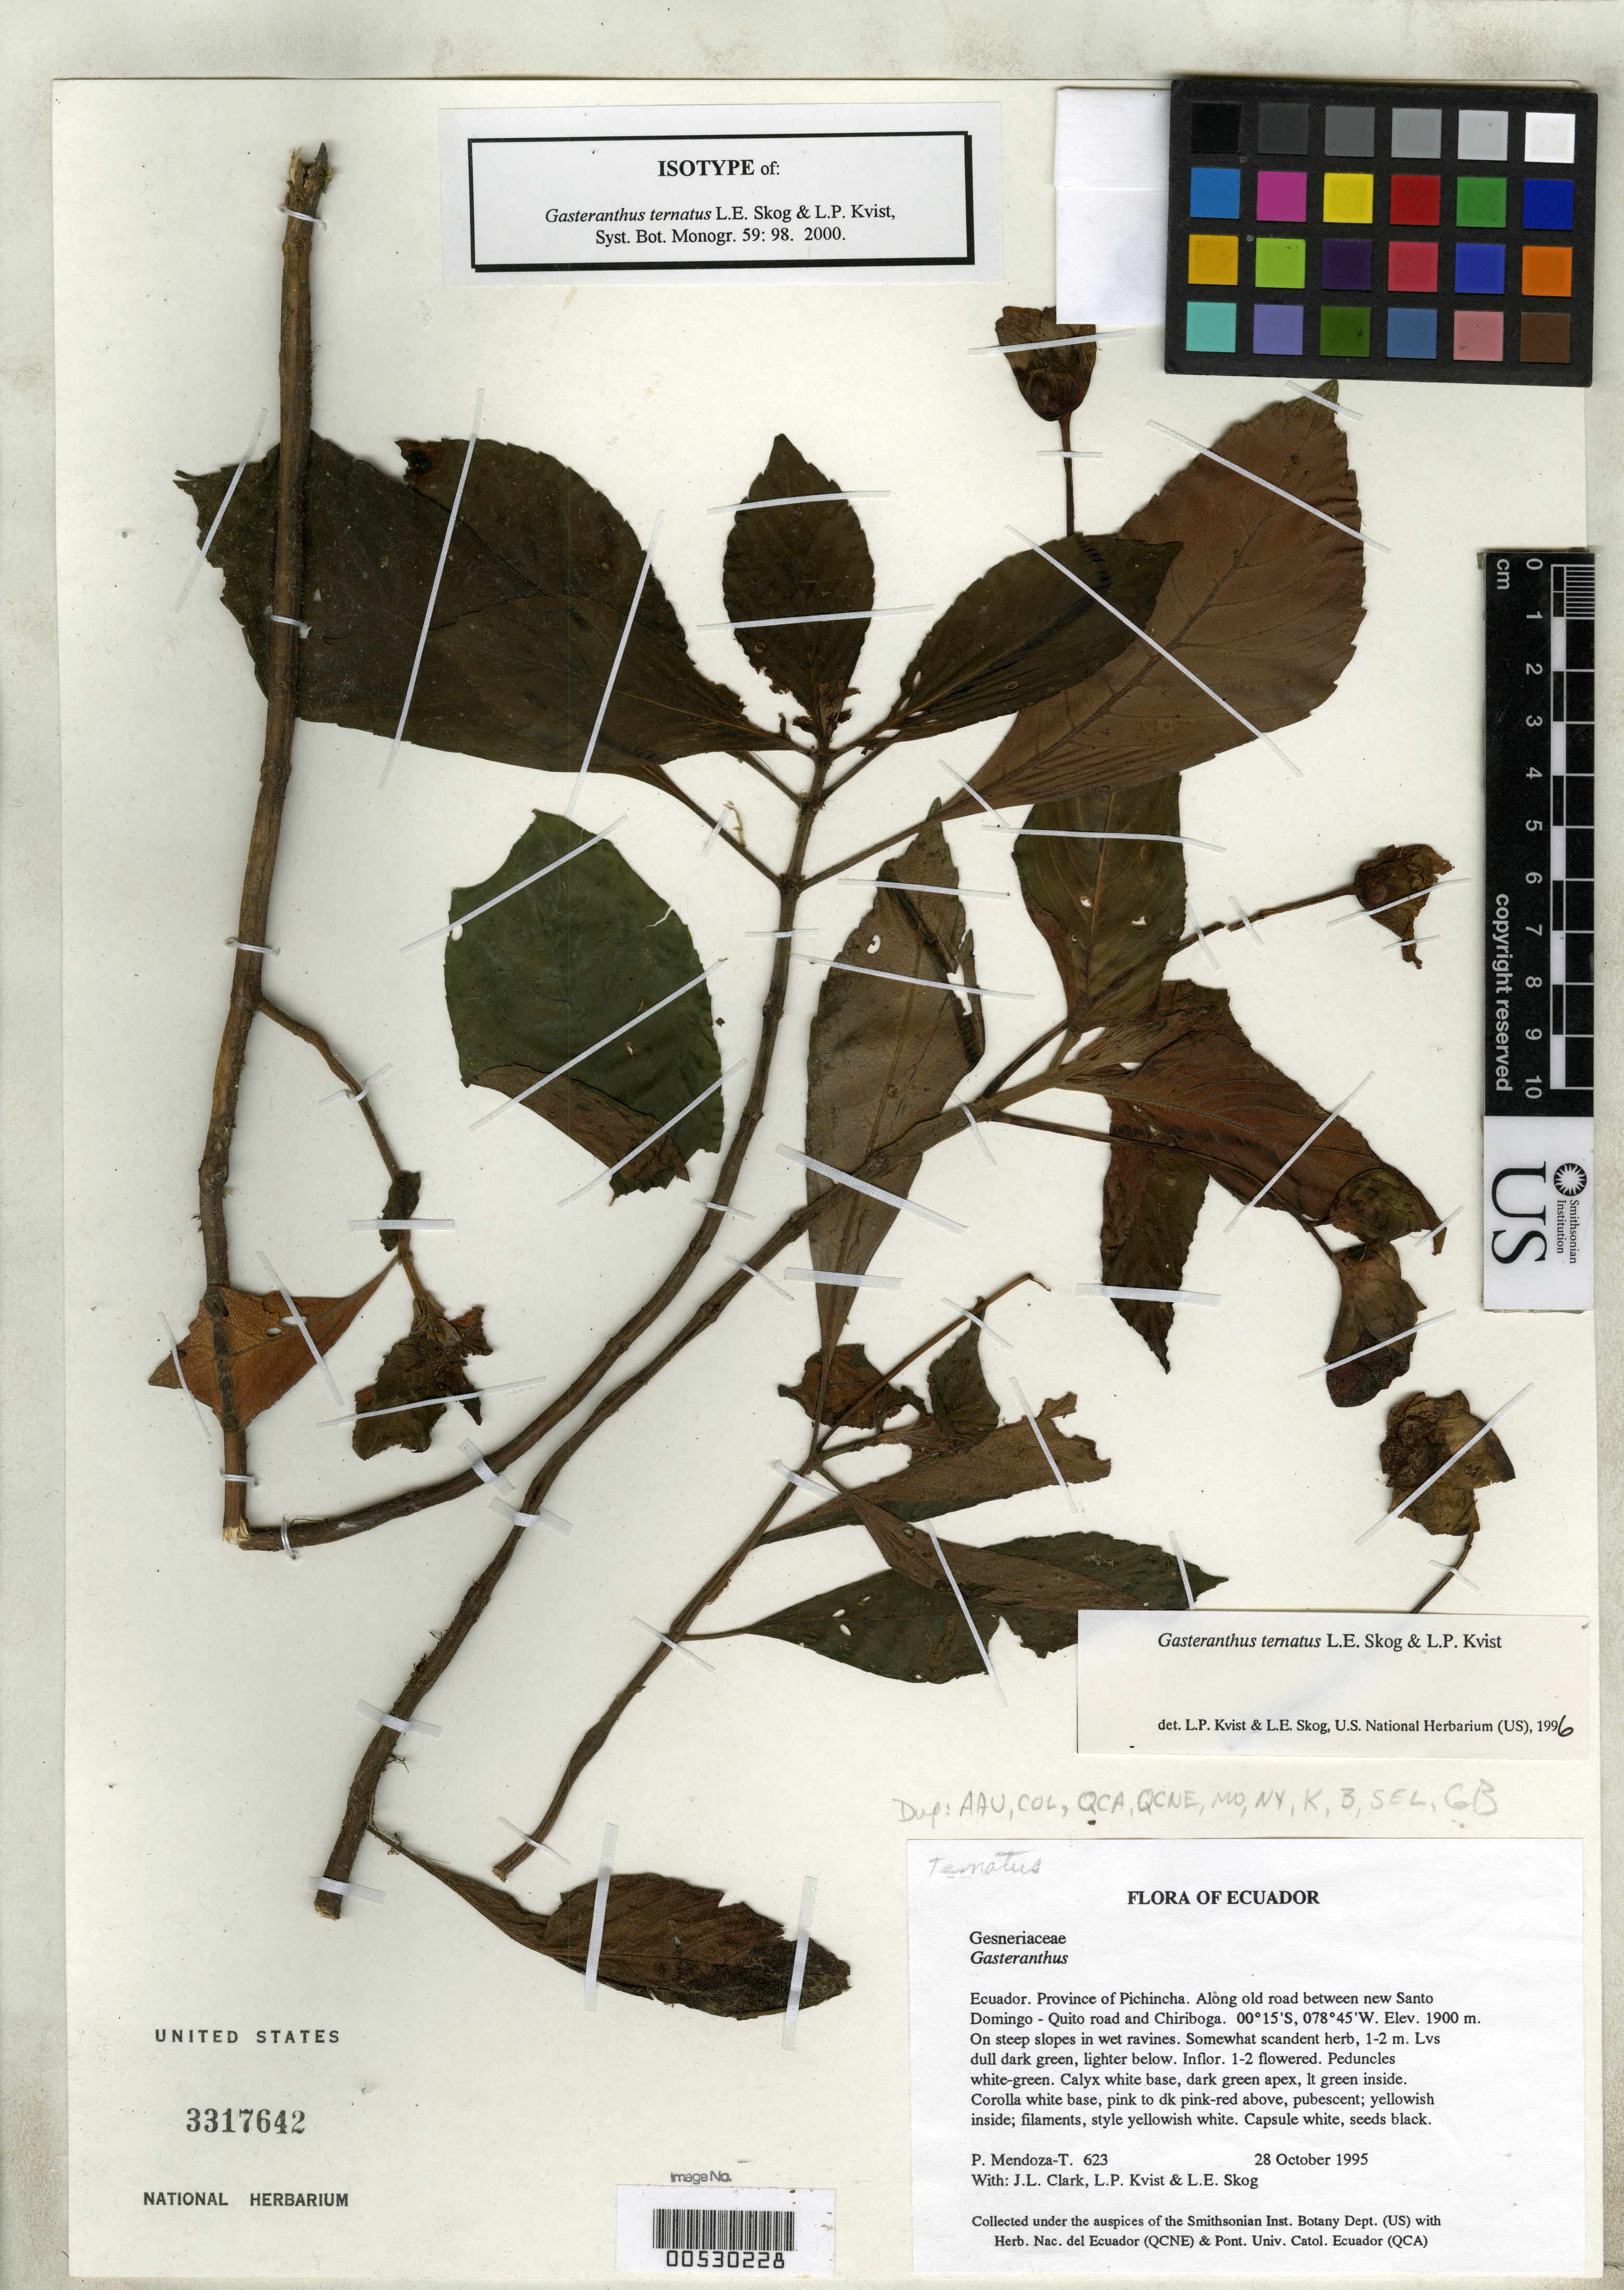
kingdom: Plantae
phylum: Tracheophyta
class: Magnoliopsida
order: Lamiales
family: Gesneriaceae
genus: Gasteranthus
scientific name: Gasteranthus ternatus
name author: L.E. Skog & L.P. Kvist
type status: Isotype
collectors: P. Mendoza-T., J. L. Clark, L. P. Kvist & L. E. Skog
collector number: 623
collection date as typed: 26 Oct 1995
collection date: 1995-10-26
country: Ecuador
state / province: Pichincha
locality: Along old road between new Santo Domingo - Quito road. and Chiriboga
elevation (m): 1900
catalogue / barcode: US 3317642